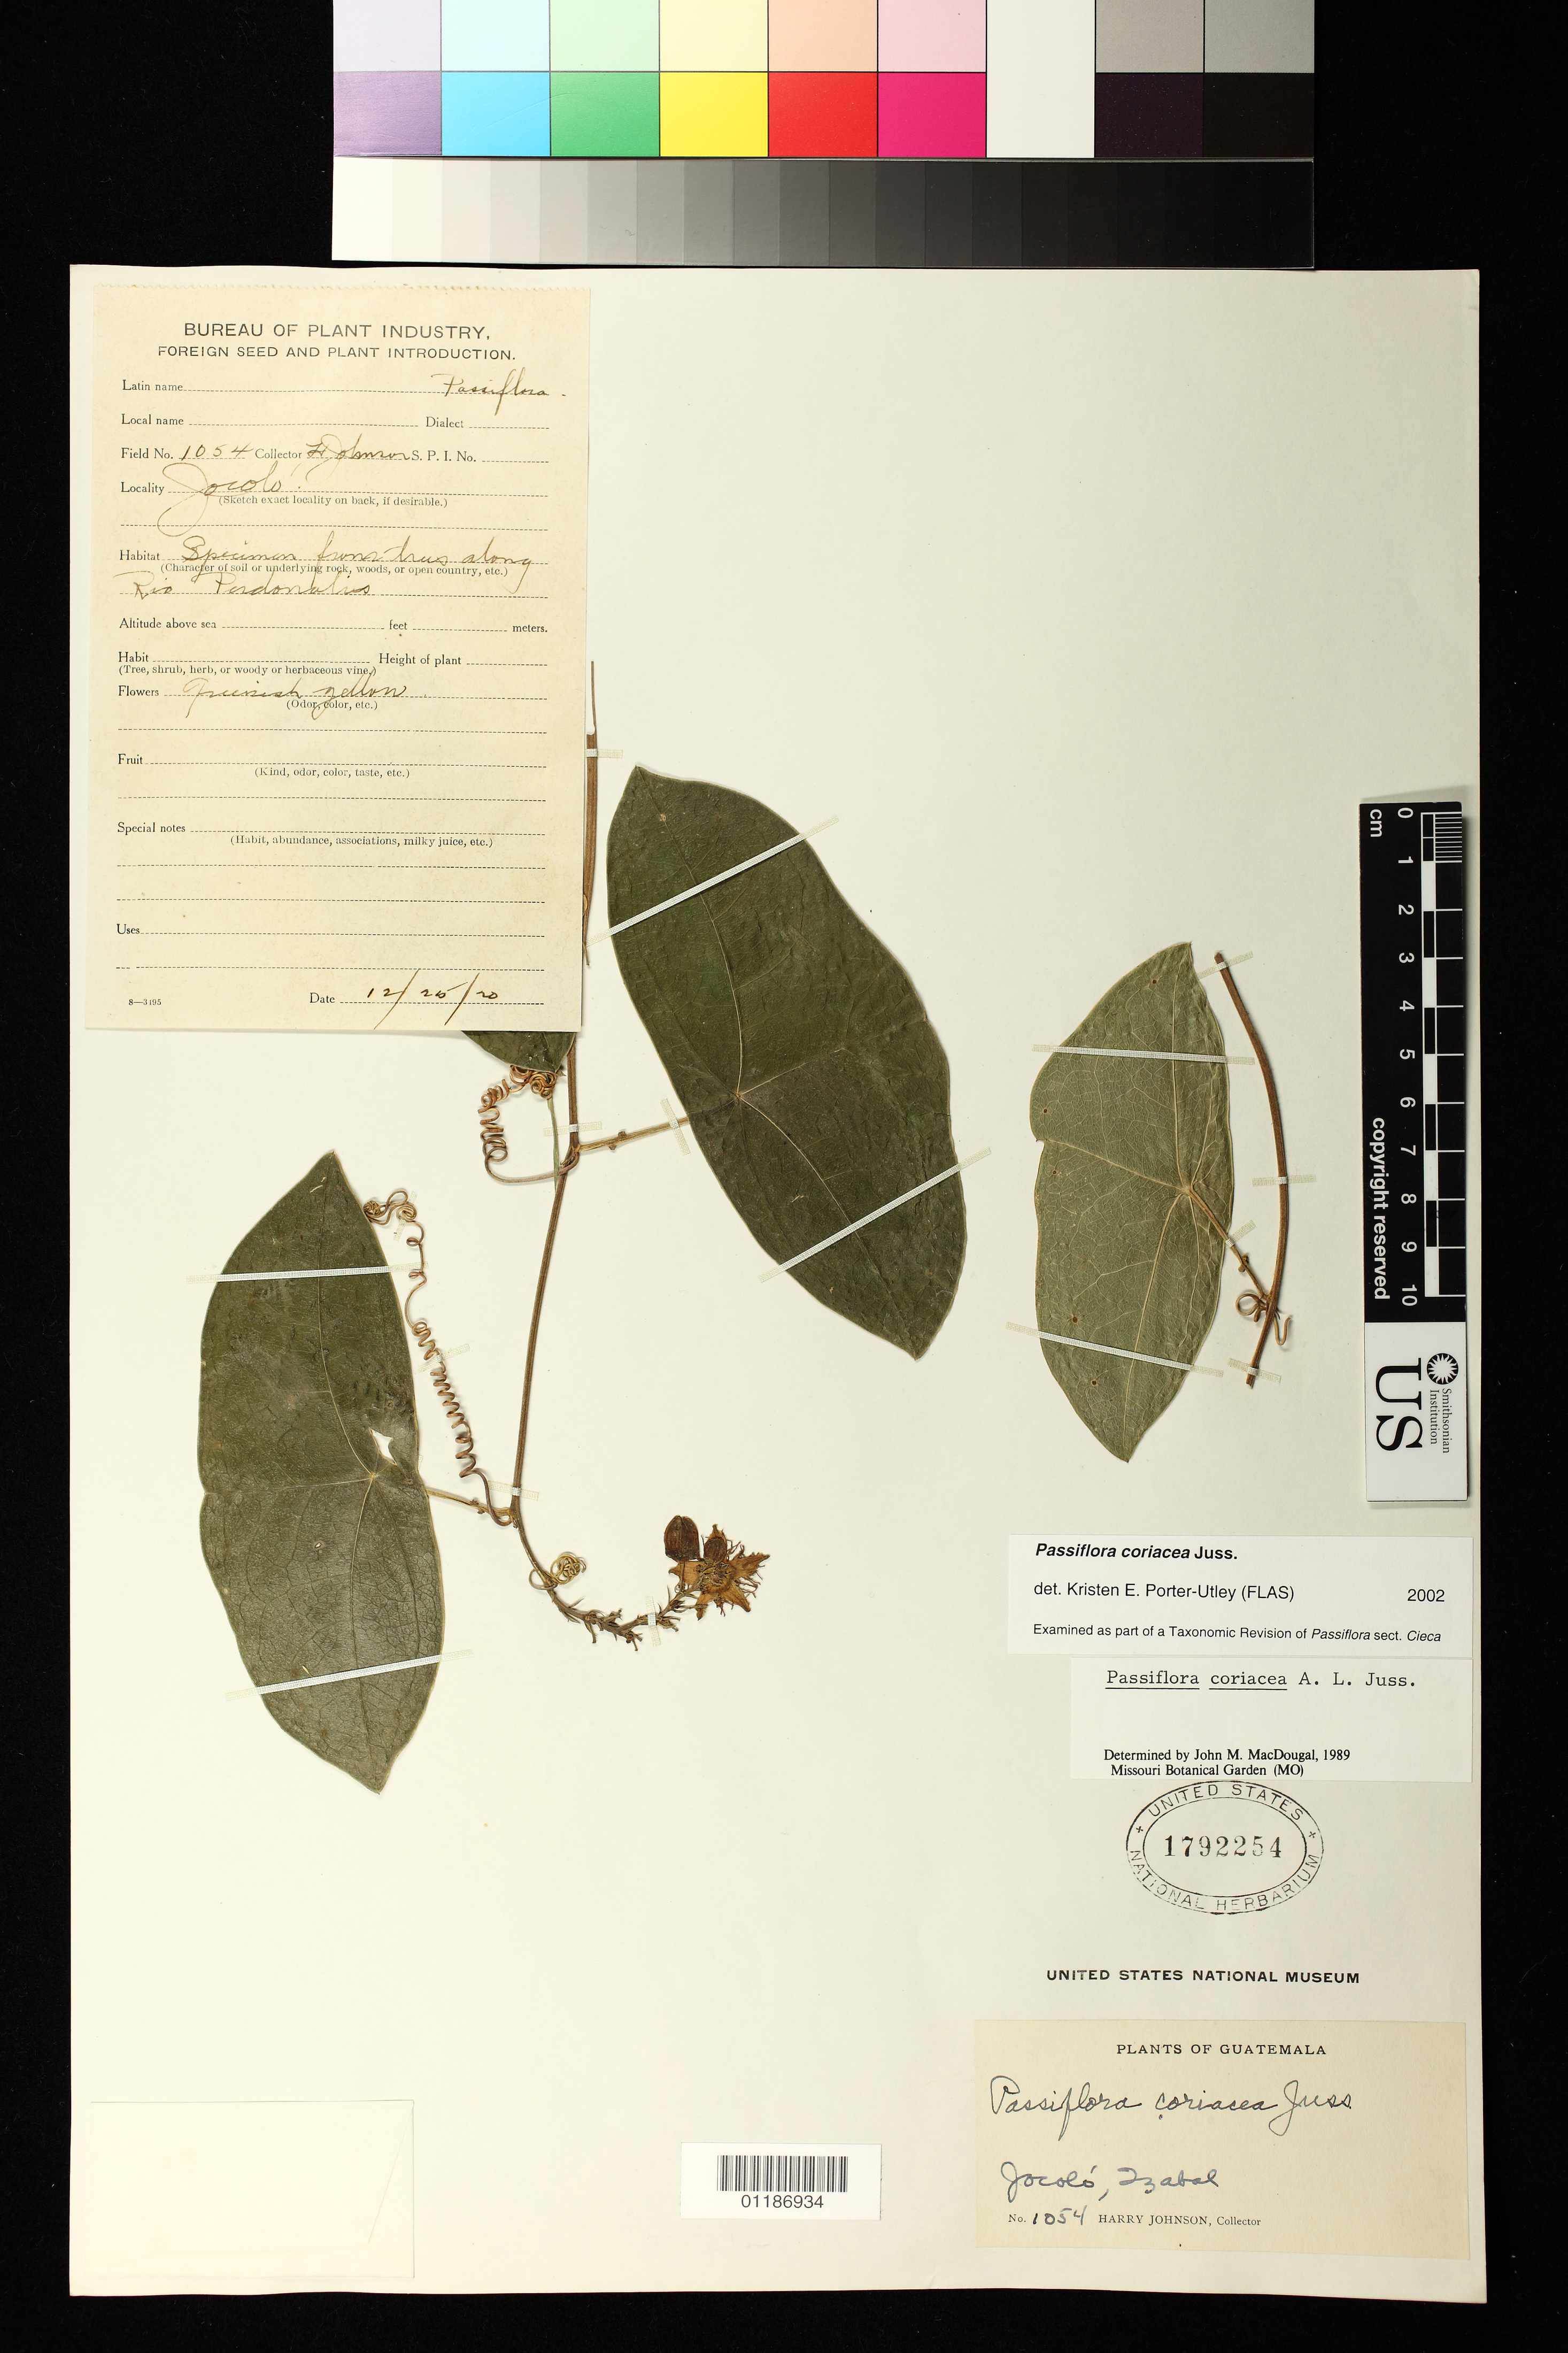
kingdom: Plantae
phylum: Tracheophyta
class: Magnoliopsida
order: Malpighiales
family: Passifloraceae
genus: Passiflora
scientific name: Passiflora coriacea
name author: A. Juss.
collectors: H. Johnson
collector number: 1054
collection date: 1920-12-25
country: Guatemala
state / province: Izabal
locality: Jocolo, along Rio Padonalis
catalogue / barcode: US 1792254